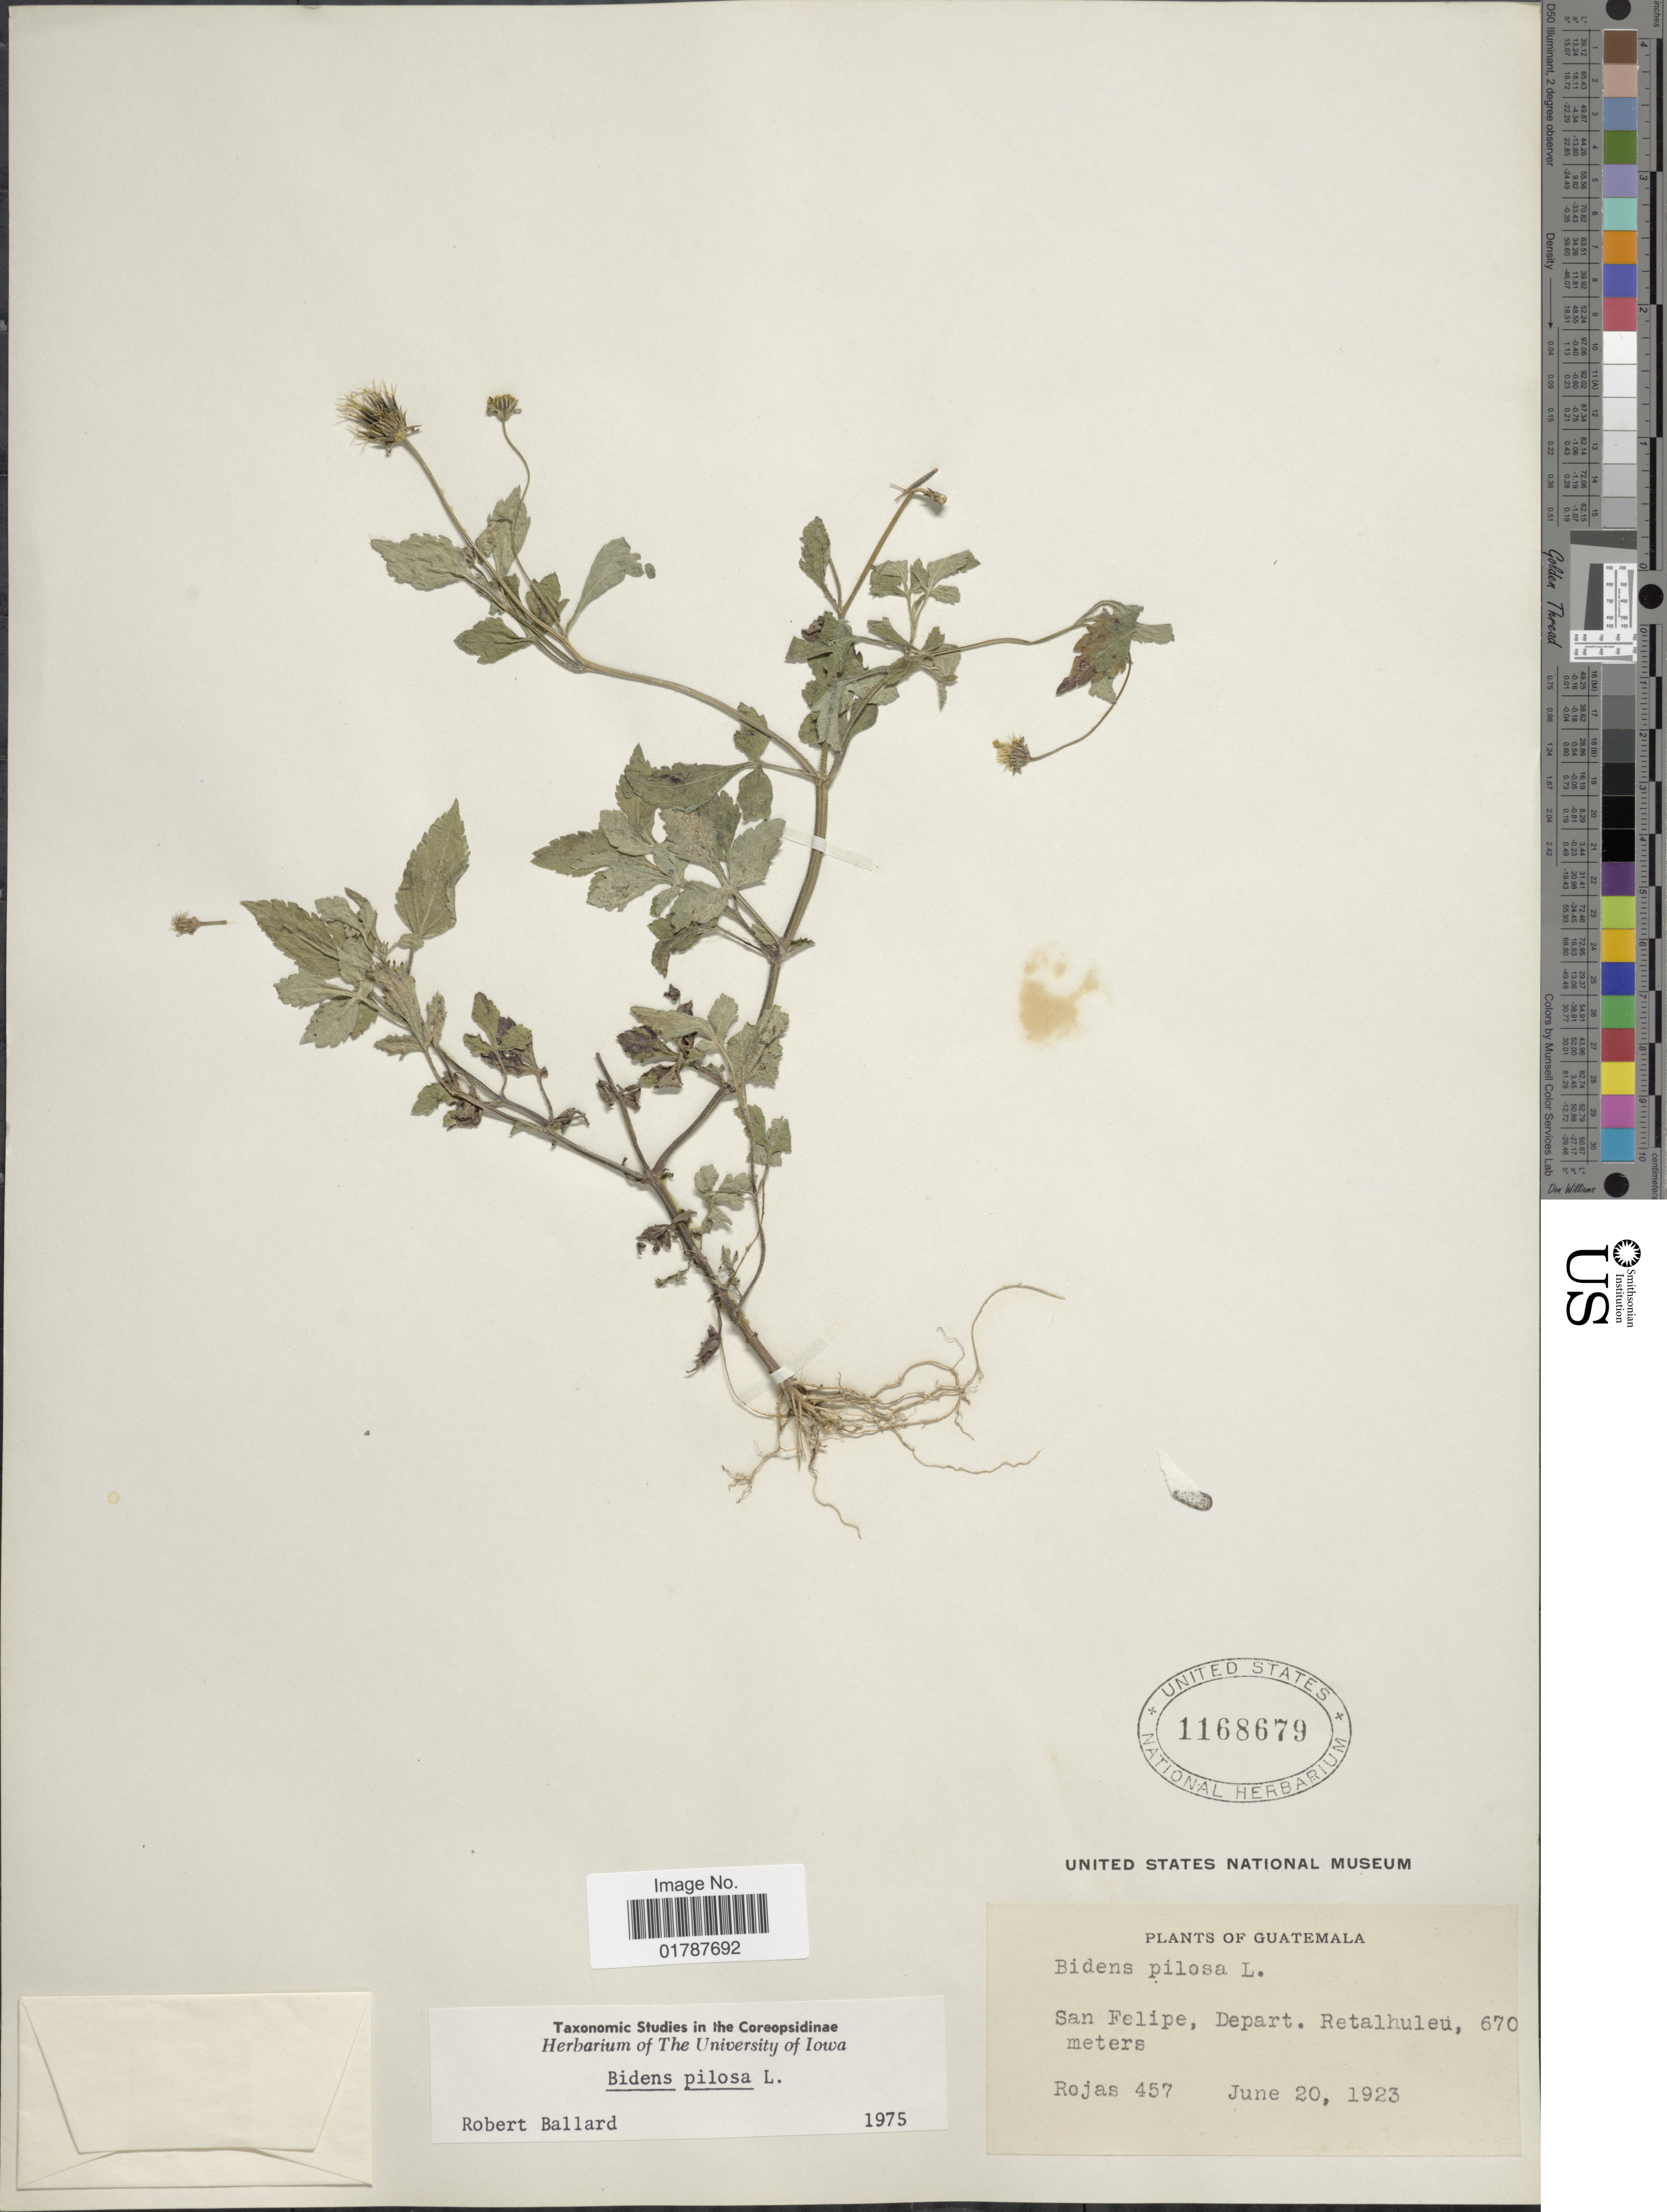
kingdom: Plantae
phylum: Tracheophyta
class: Magnoliopsida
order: Asterales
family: Asteraceae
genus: Bidens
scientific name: Bidens pilosa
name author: L.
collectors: Rojas, --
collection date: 1923-06-20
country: Guatemala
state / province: Retalhuleu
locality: San felipe, Depart. Retalhuleu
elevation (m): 670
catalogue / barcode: US 1168679